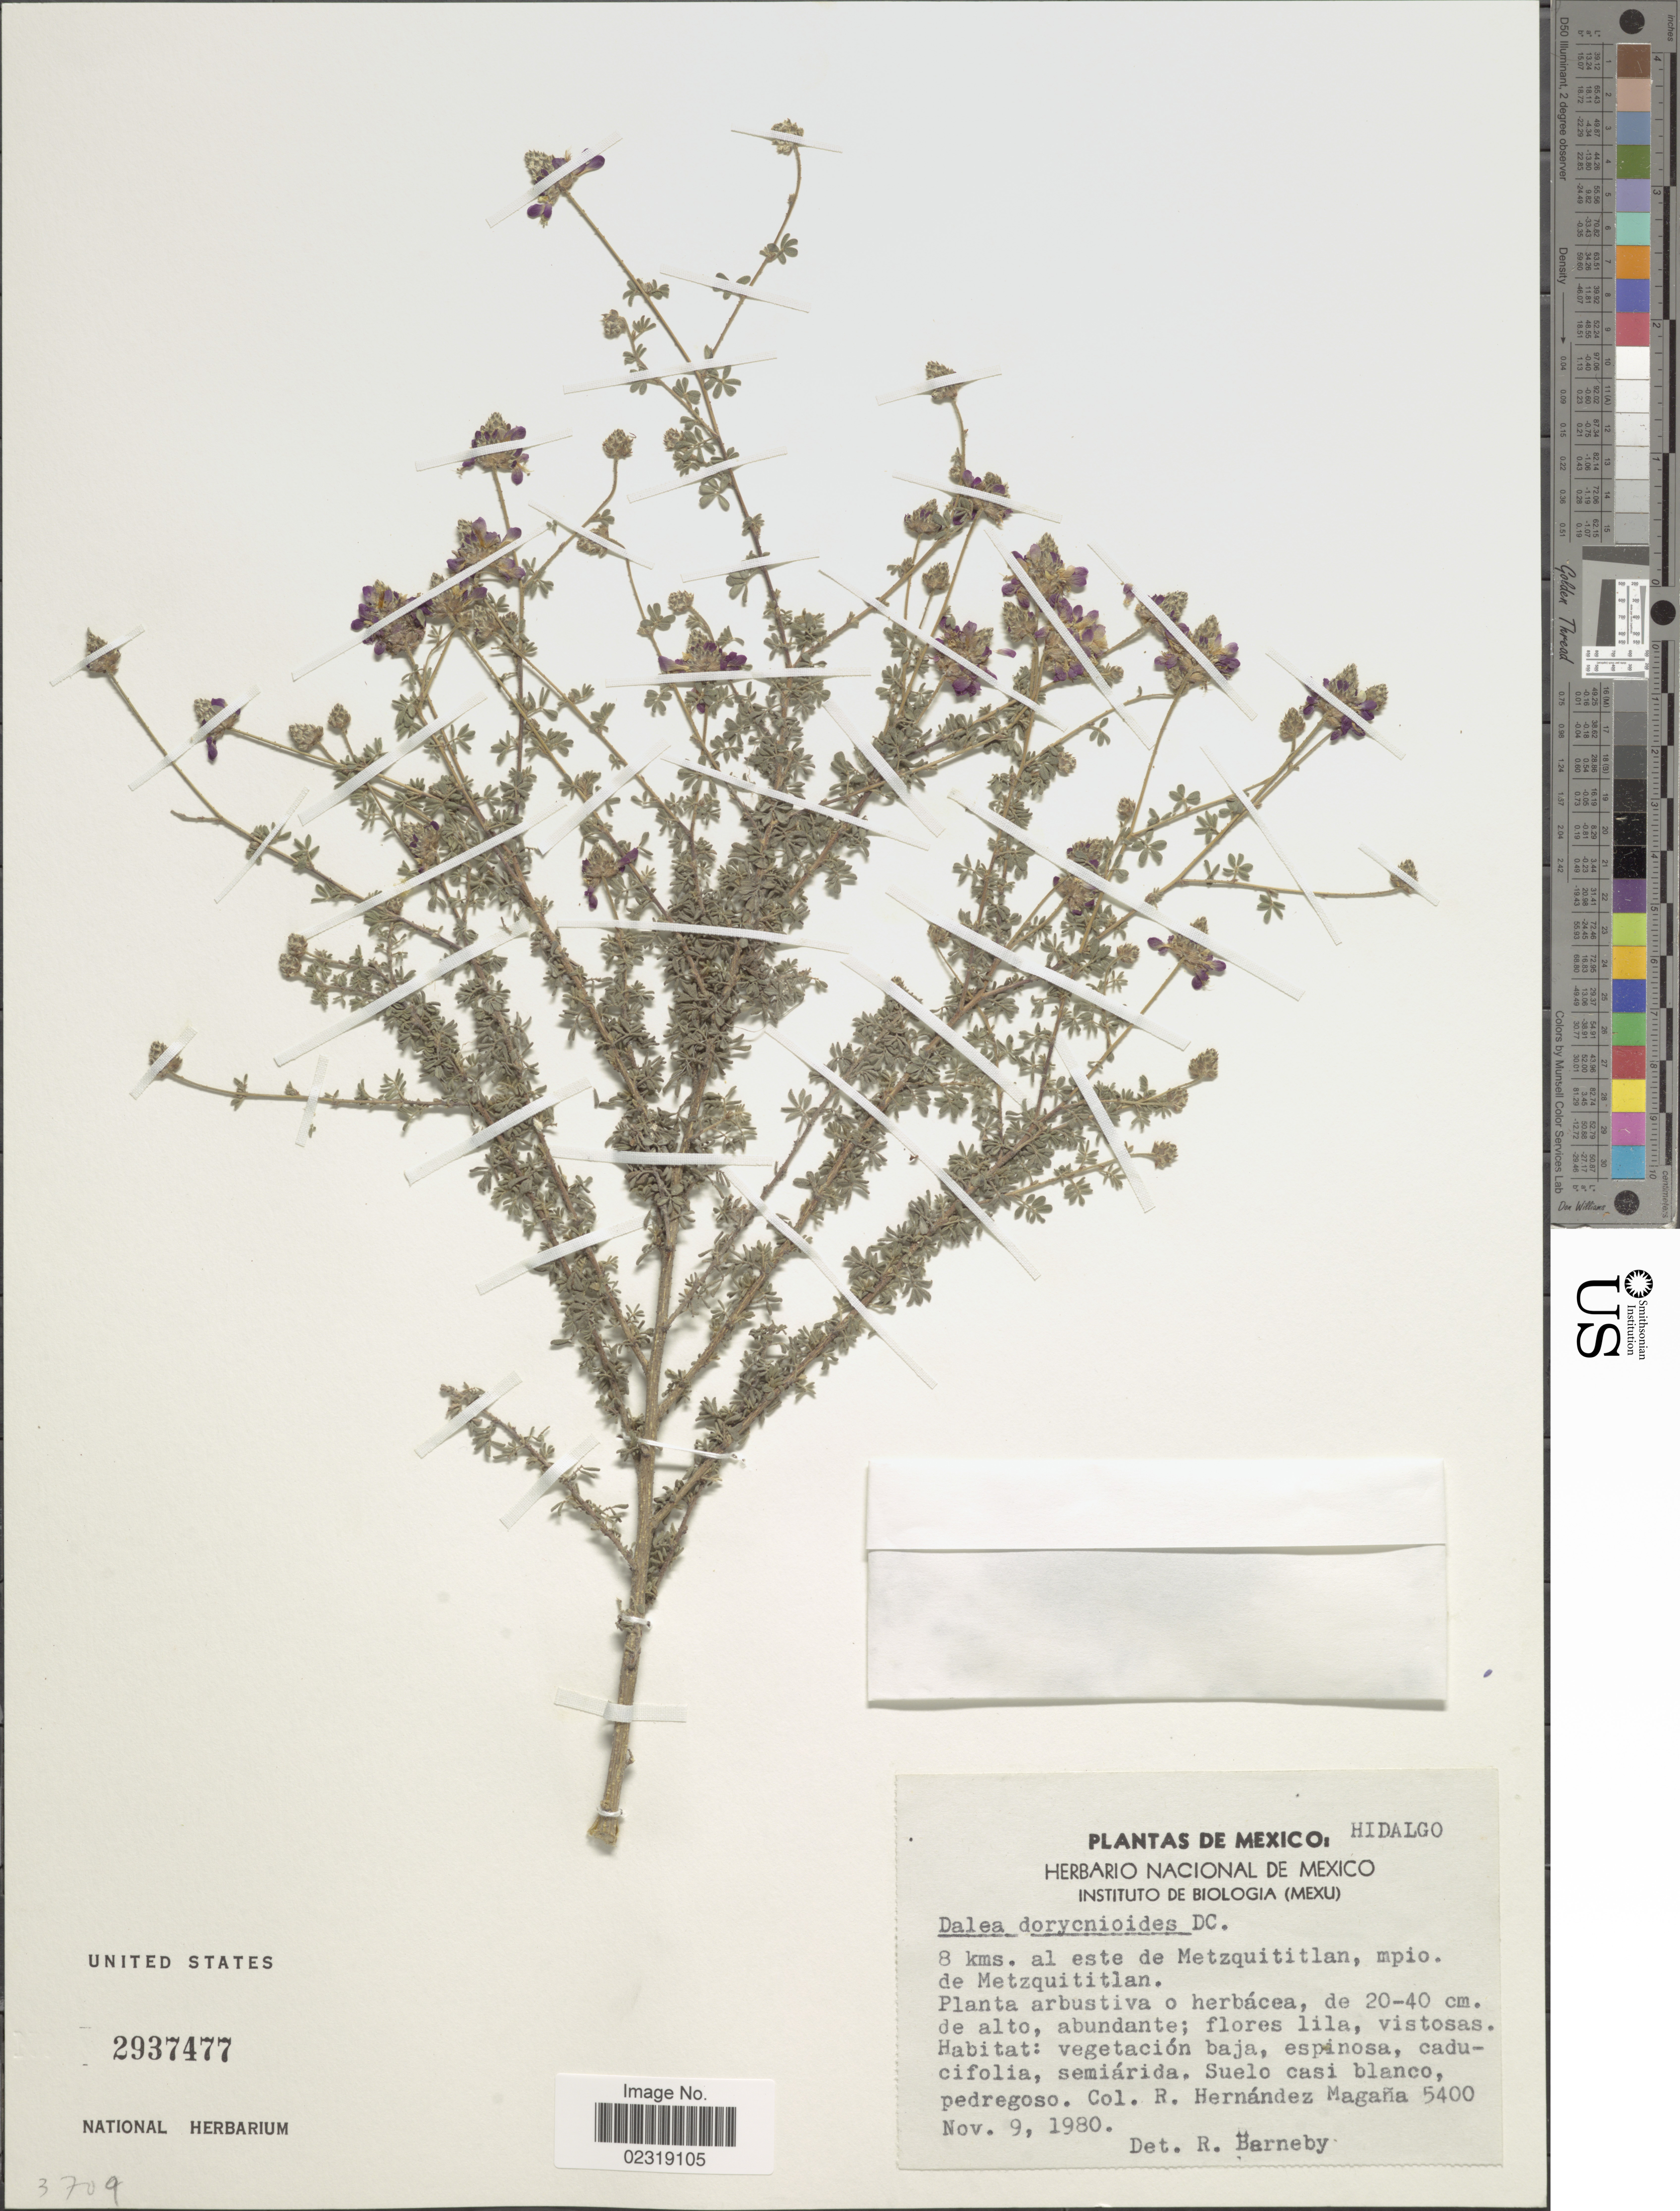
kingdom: Plantae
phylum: Tracheophyta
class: Magnoliopsida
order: Fabales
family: Fabaceae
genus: Dalea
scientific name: Dalea dorycnioides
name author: DC.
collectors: R. Hernández-M.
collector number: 5400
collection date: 1980-11-09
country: Mexico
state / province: Hidalgo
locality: Hidalgo, 8 kms. al este de Metzquititlan, mpio. de Metzquititla.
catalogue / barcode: US 2937477